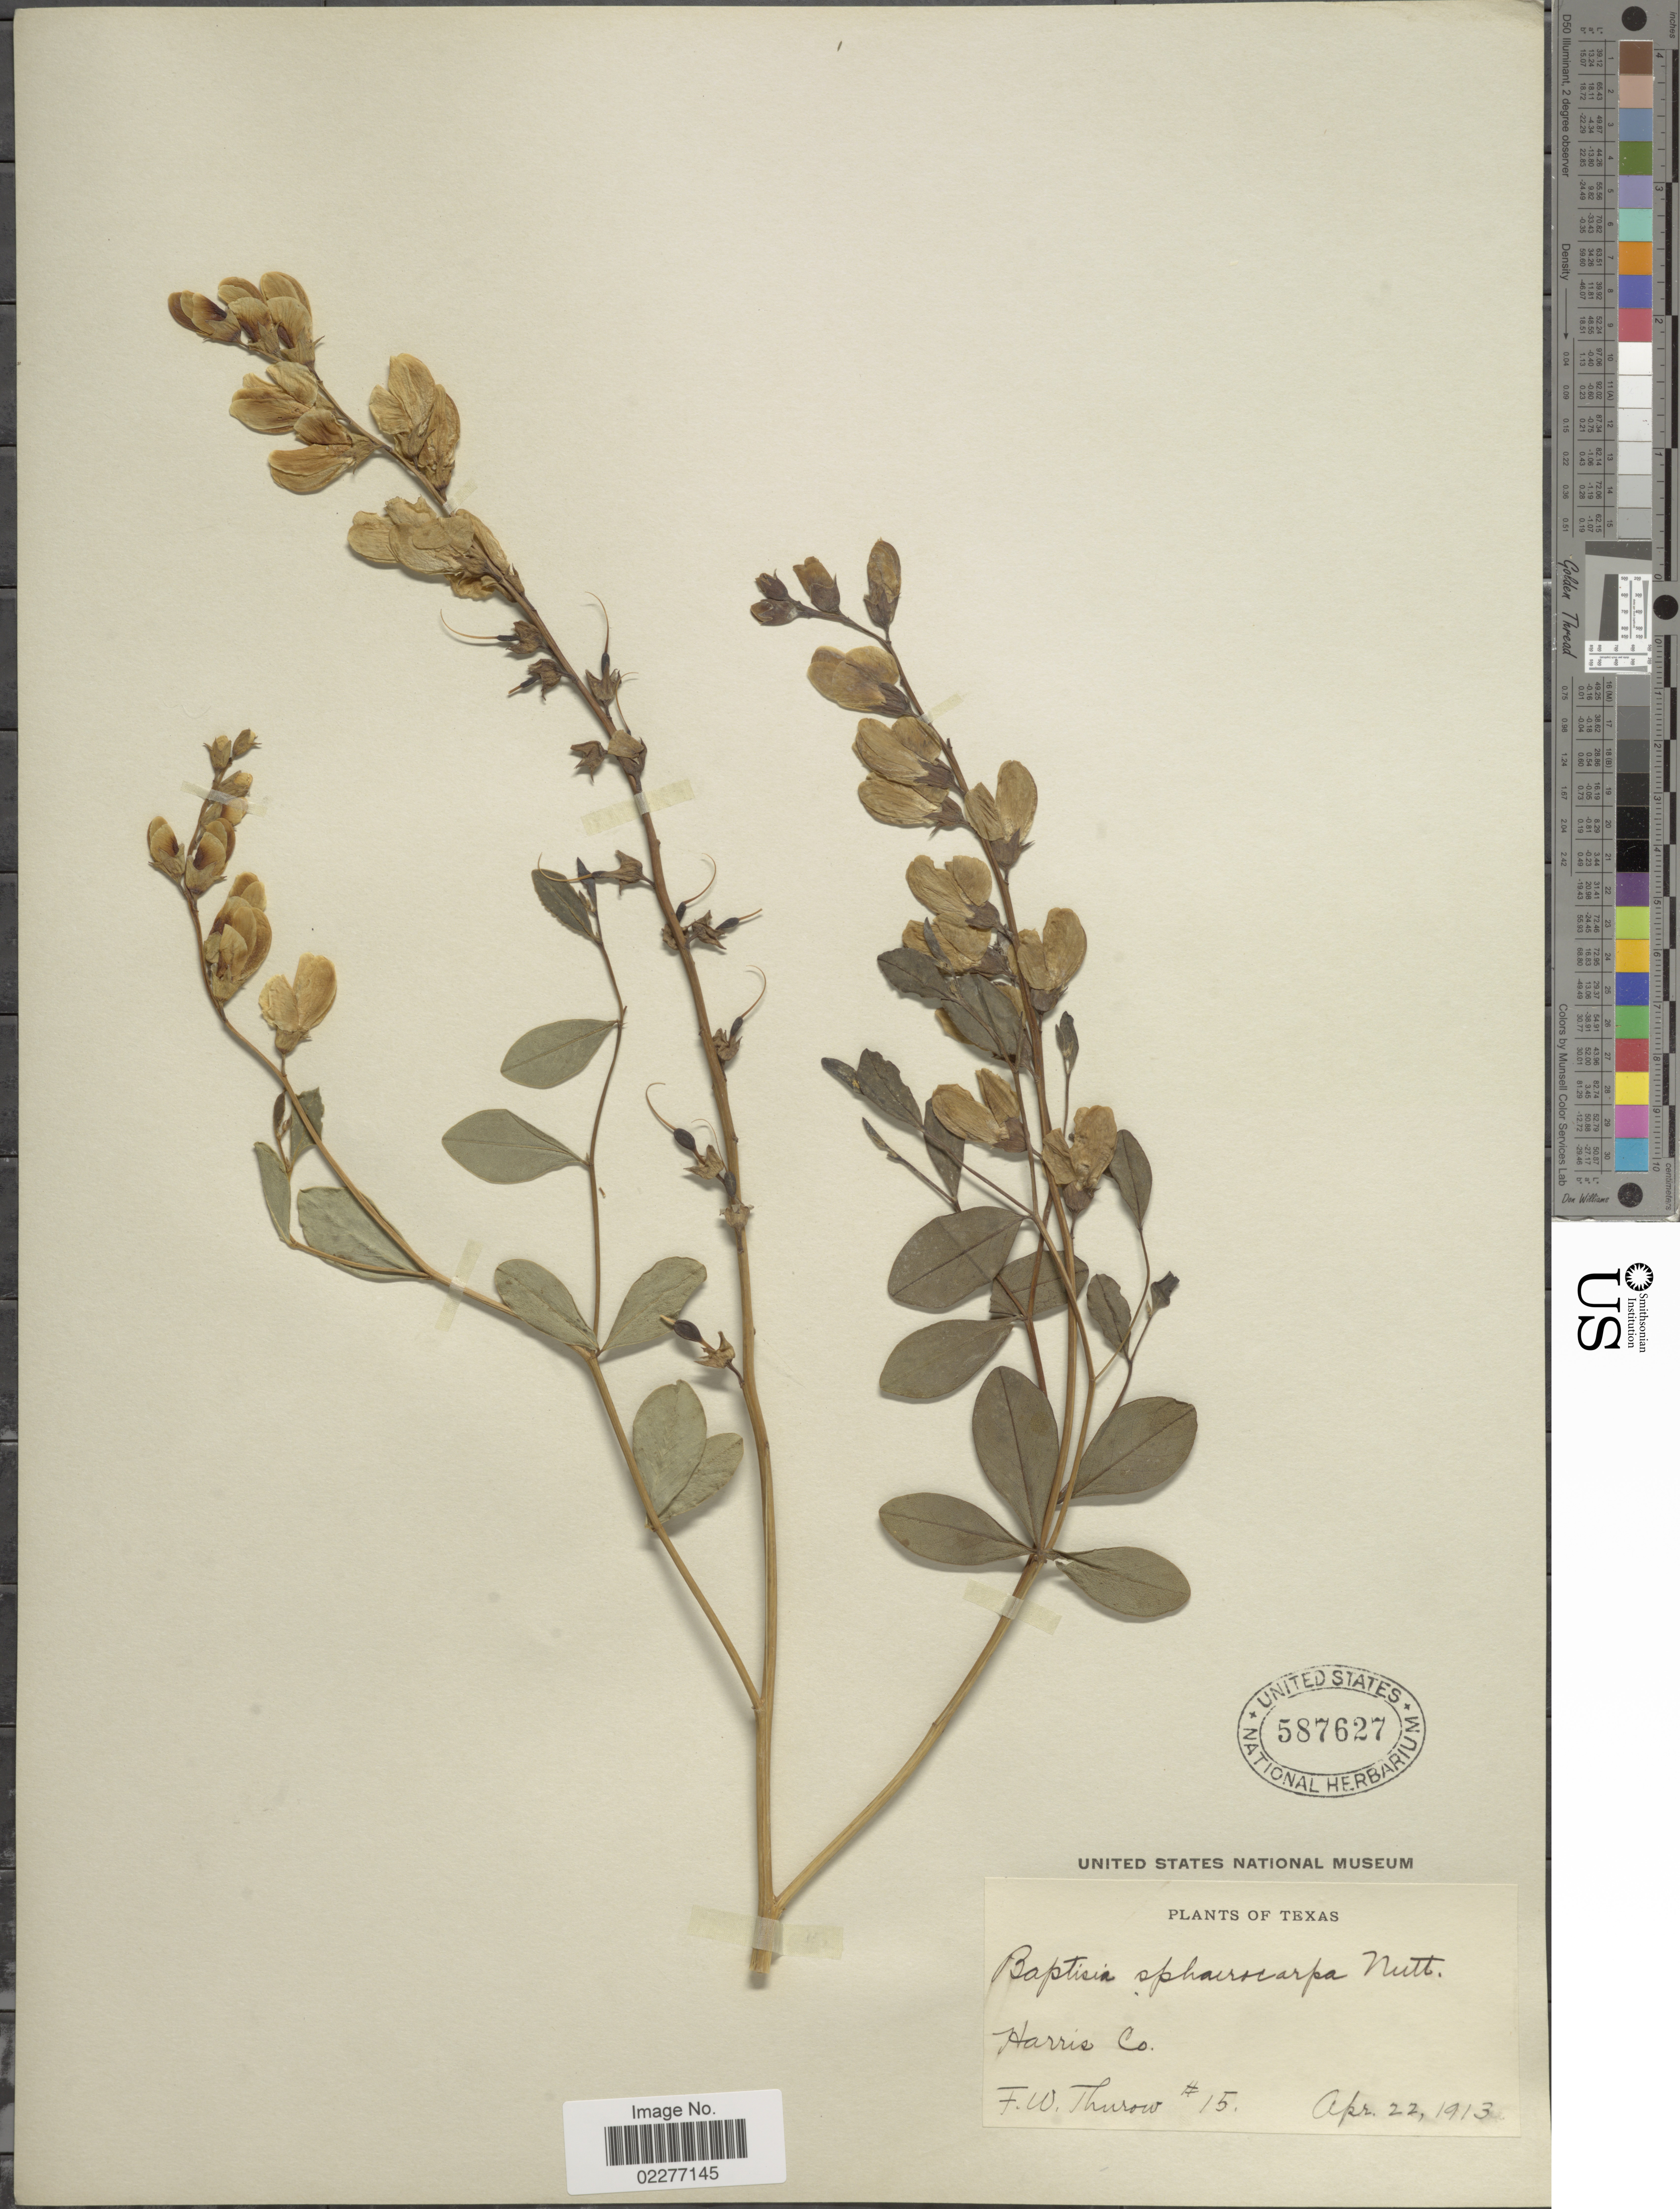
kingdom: Plantae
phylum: Tracheophyta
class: Magnoliopsida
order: Fabales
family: Fabaceae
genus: Baptisia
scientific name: Baptisia viridis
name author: Larisey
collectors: F. W. Thurow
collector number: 15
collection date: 1913-04-22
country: United States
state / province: Texas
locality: Harris Co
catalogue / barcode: US 587627